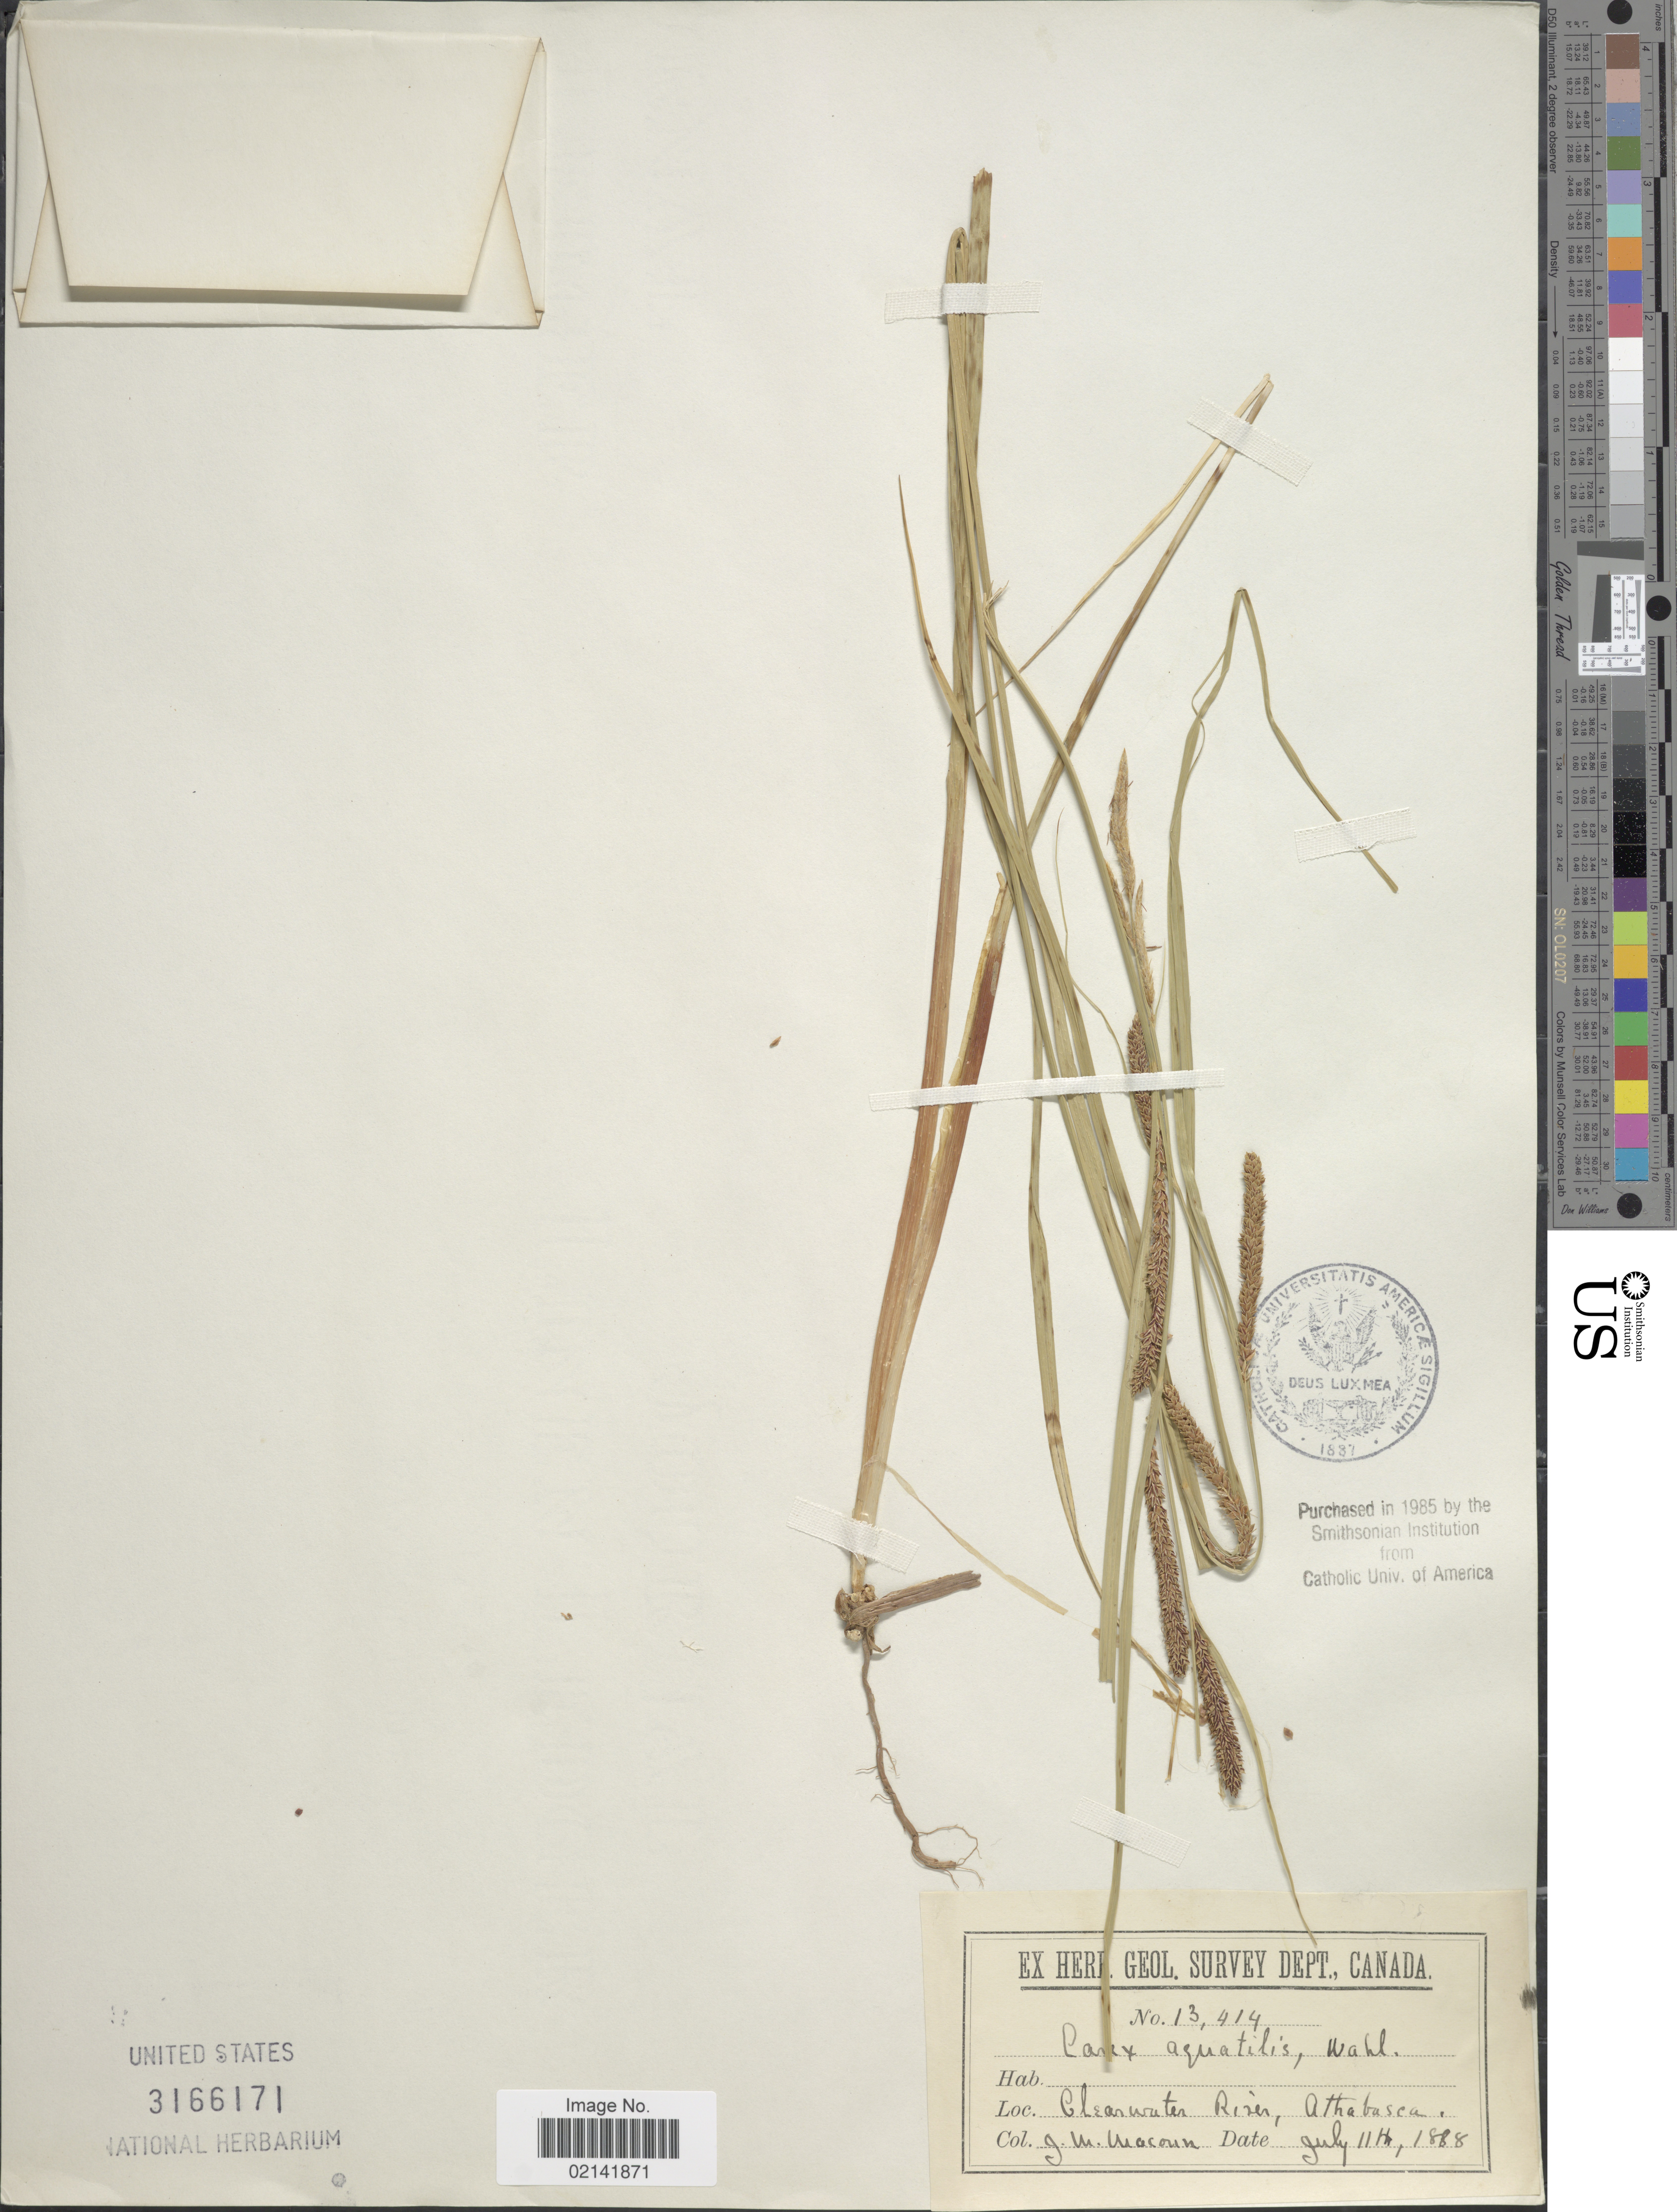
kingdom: Plantae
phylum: Tracheophyta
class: Liliopsida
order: Poales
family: Cyperaceae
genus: Carex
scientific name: Carex aquatilis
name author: Wahlenb.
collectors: J. M. Macoun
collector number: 13414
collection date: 1888-07-11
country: Canada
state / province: Alberta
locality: Clearwater River, Athabasca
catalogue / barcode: US 3166171